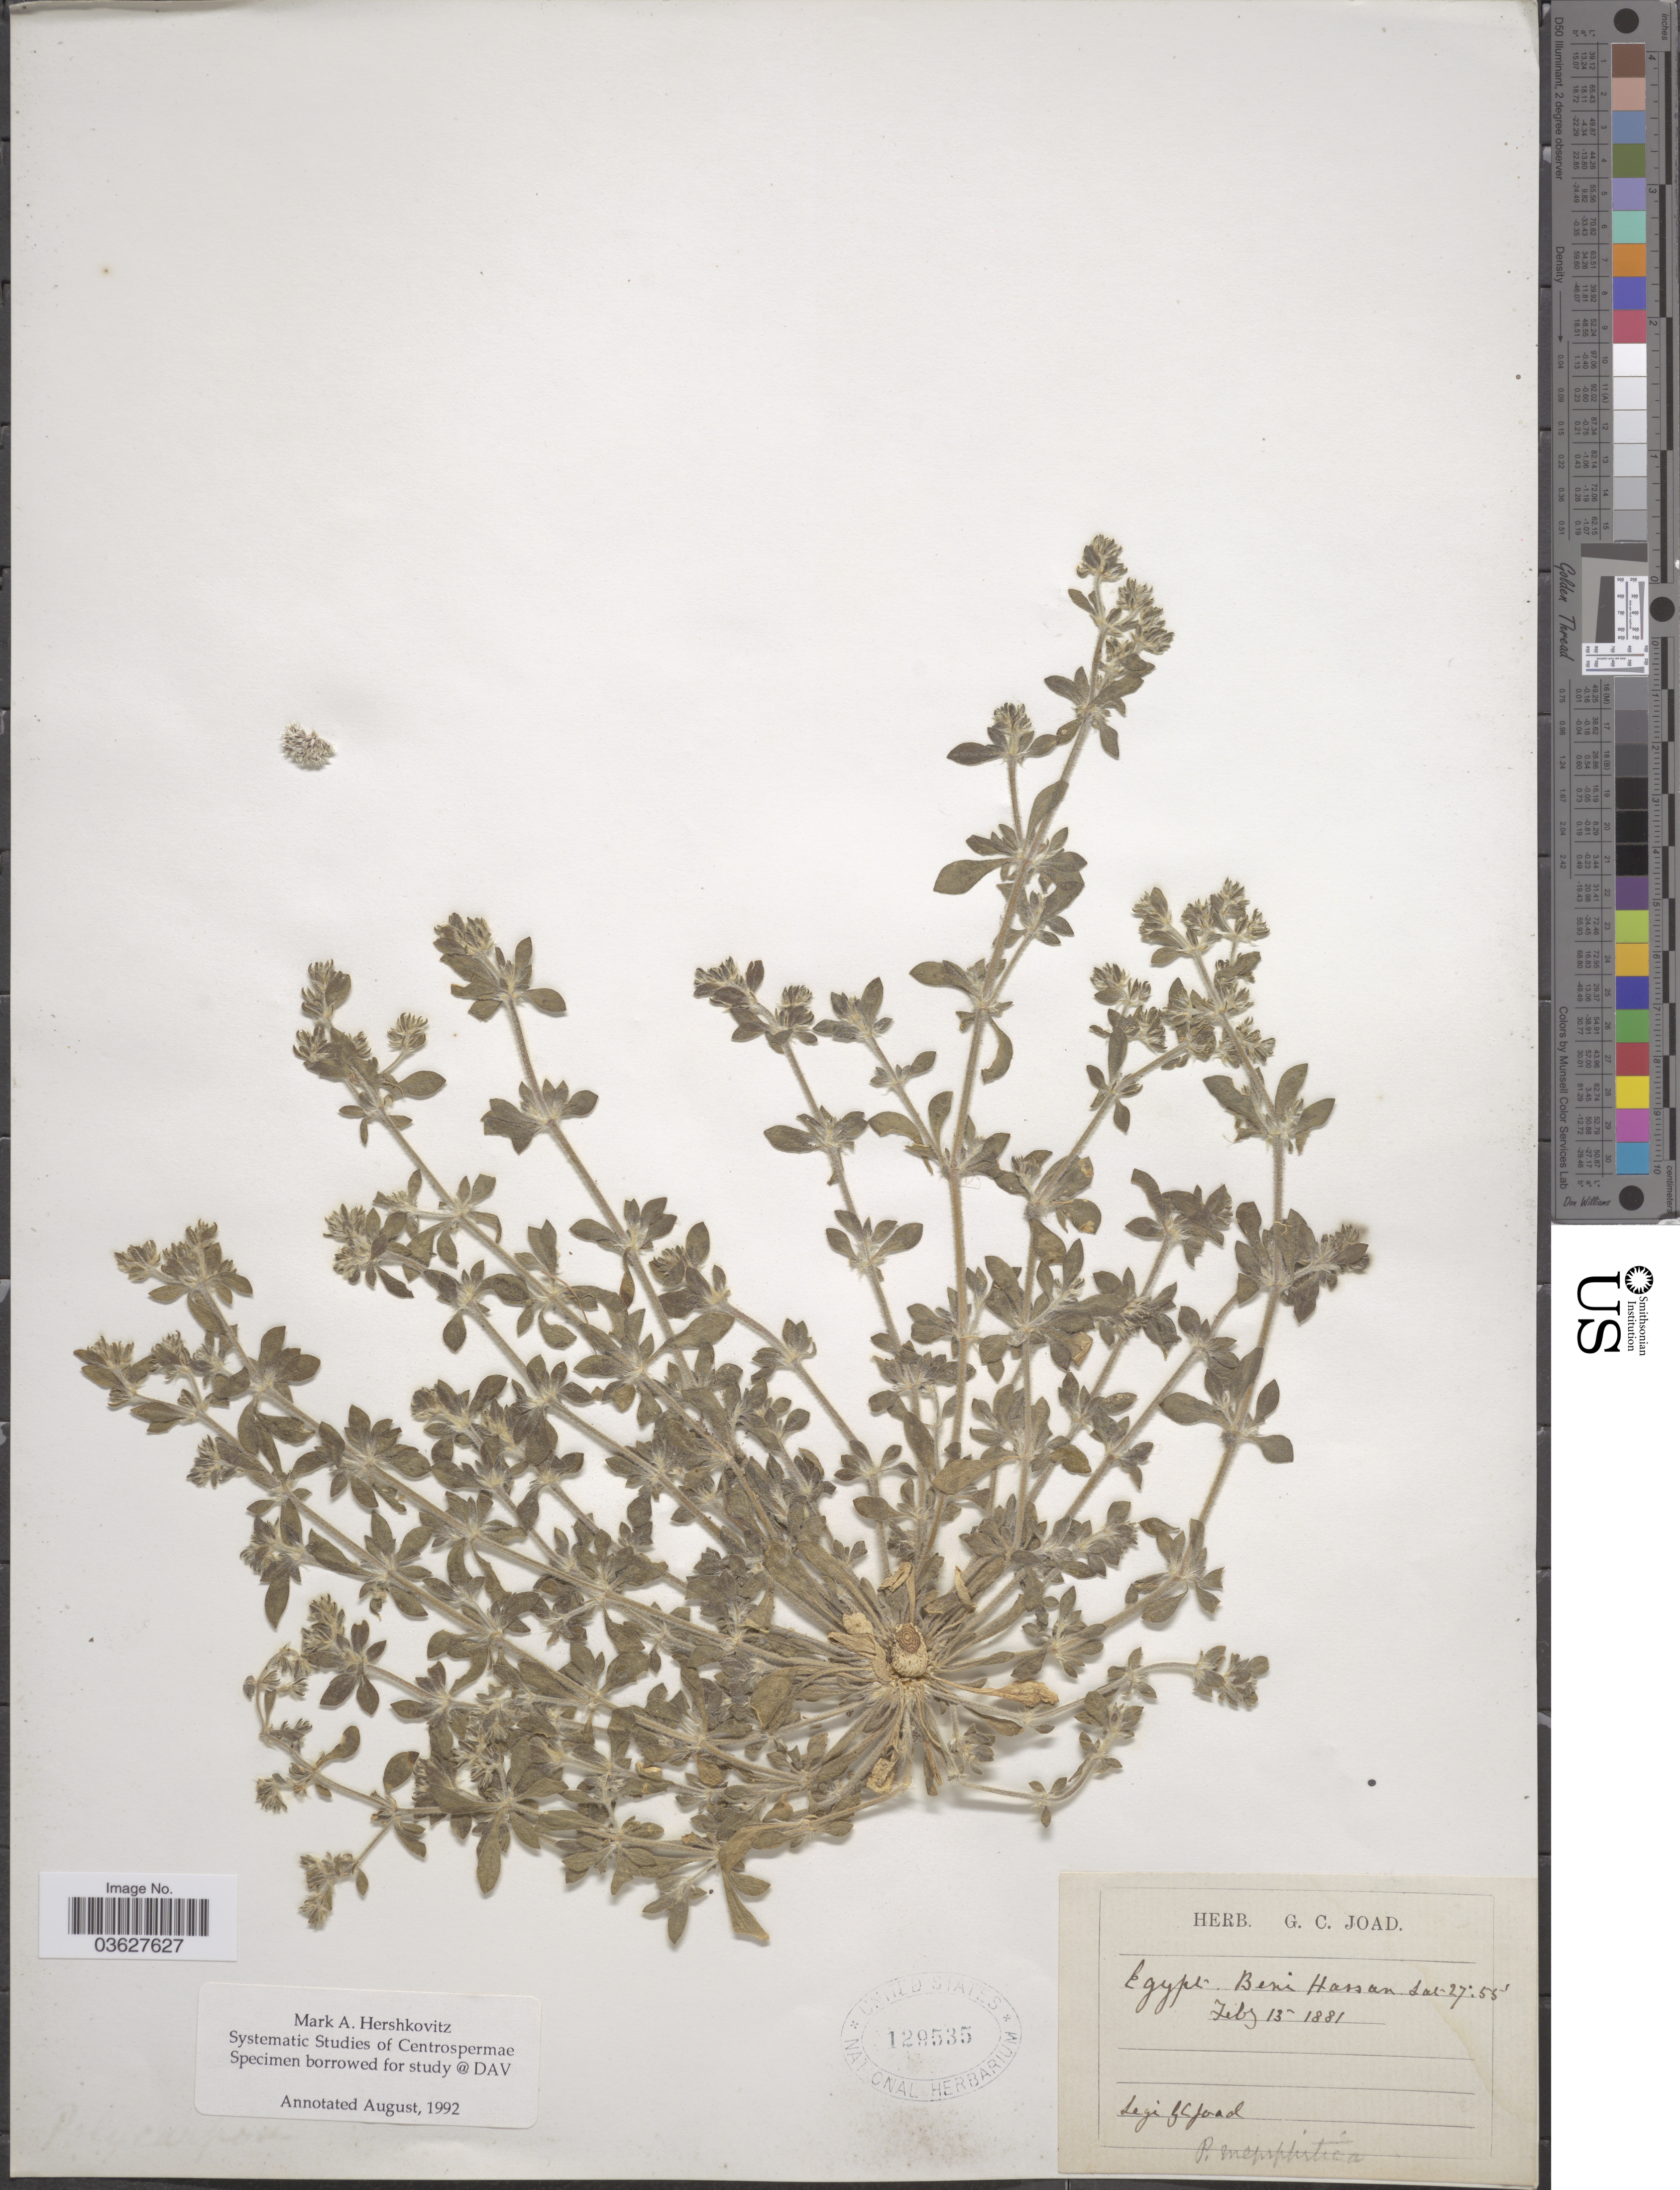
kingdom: Plantae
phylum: Tracheophyta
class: Magnoliopsida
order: Caryophyllales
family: Caryophyllaceae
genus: Polycarpaea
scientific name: Polycarpaea memphitica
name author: Delile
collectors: G. Joad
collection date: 1881-02-15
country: Egypt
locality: Beni Hassan.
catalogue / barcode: US 129535